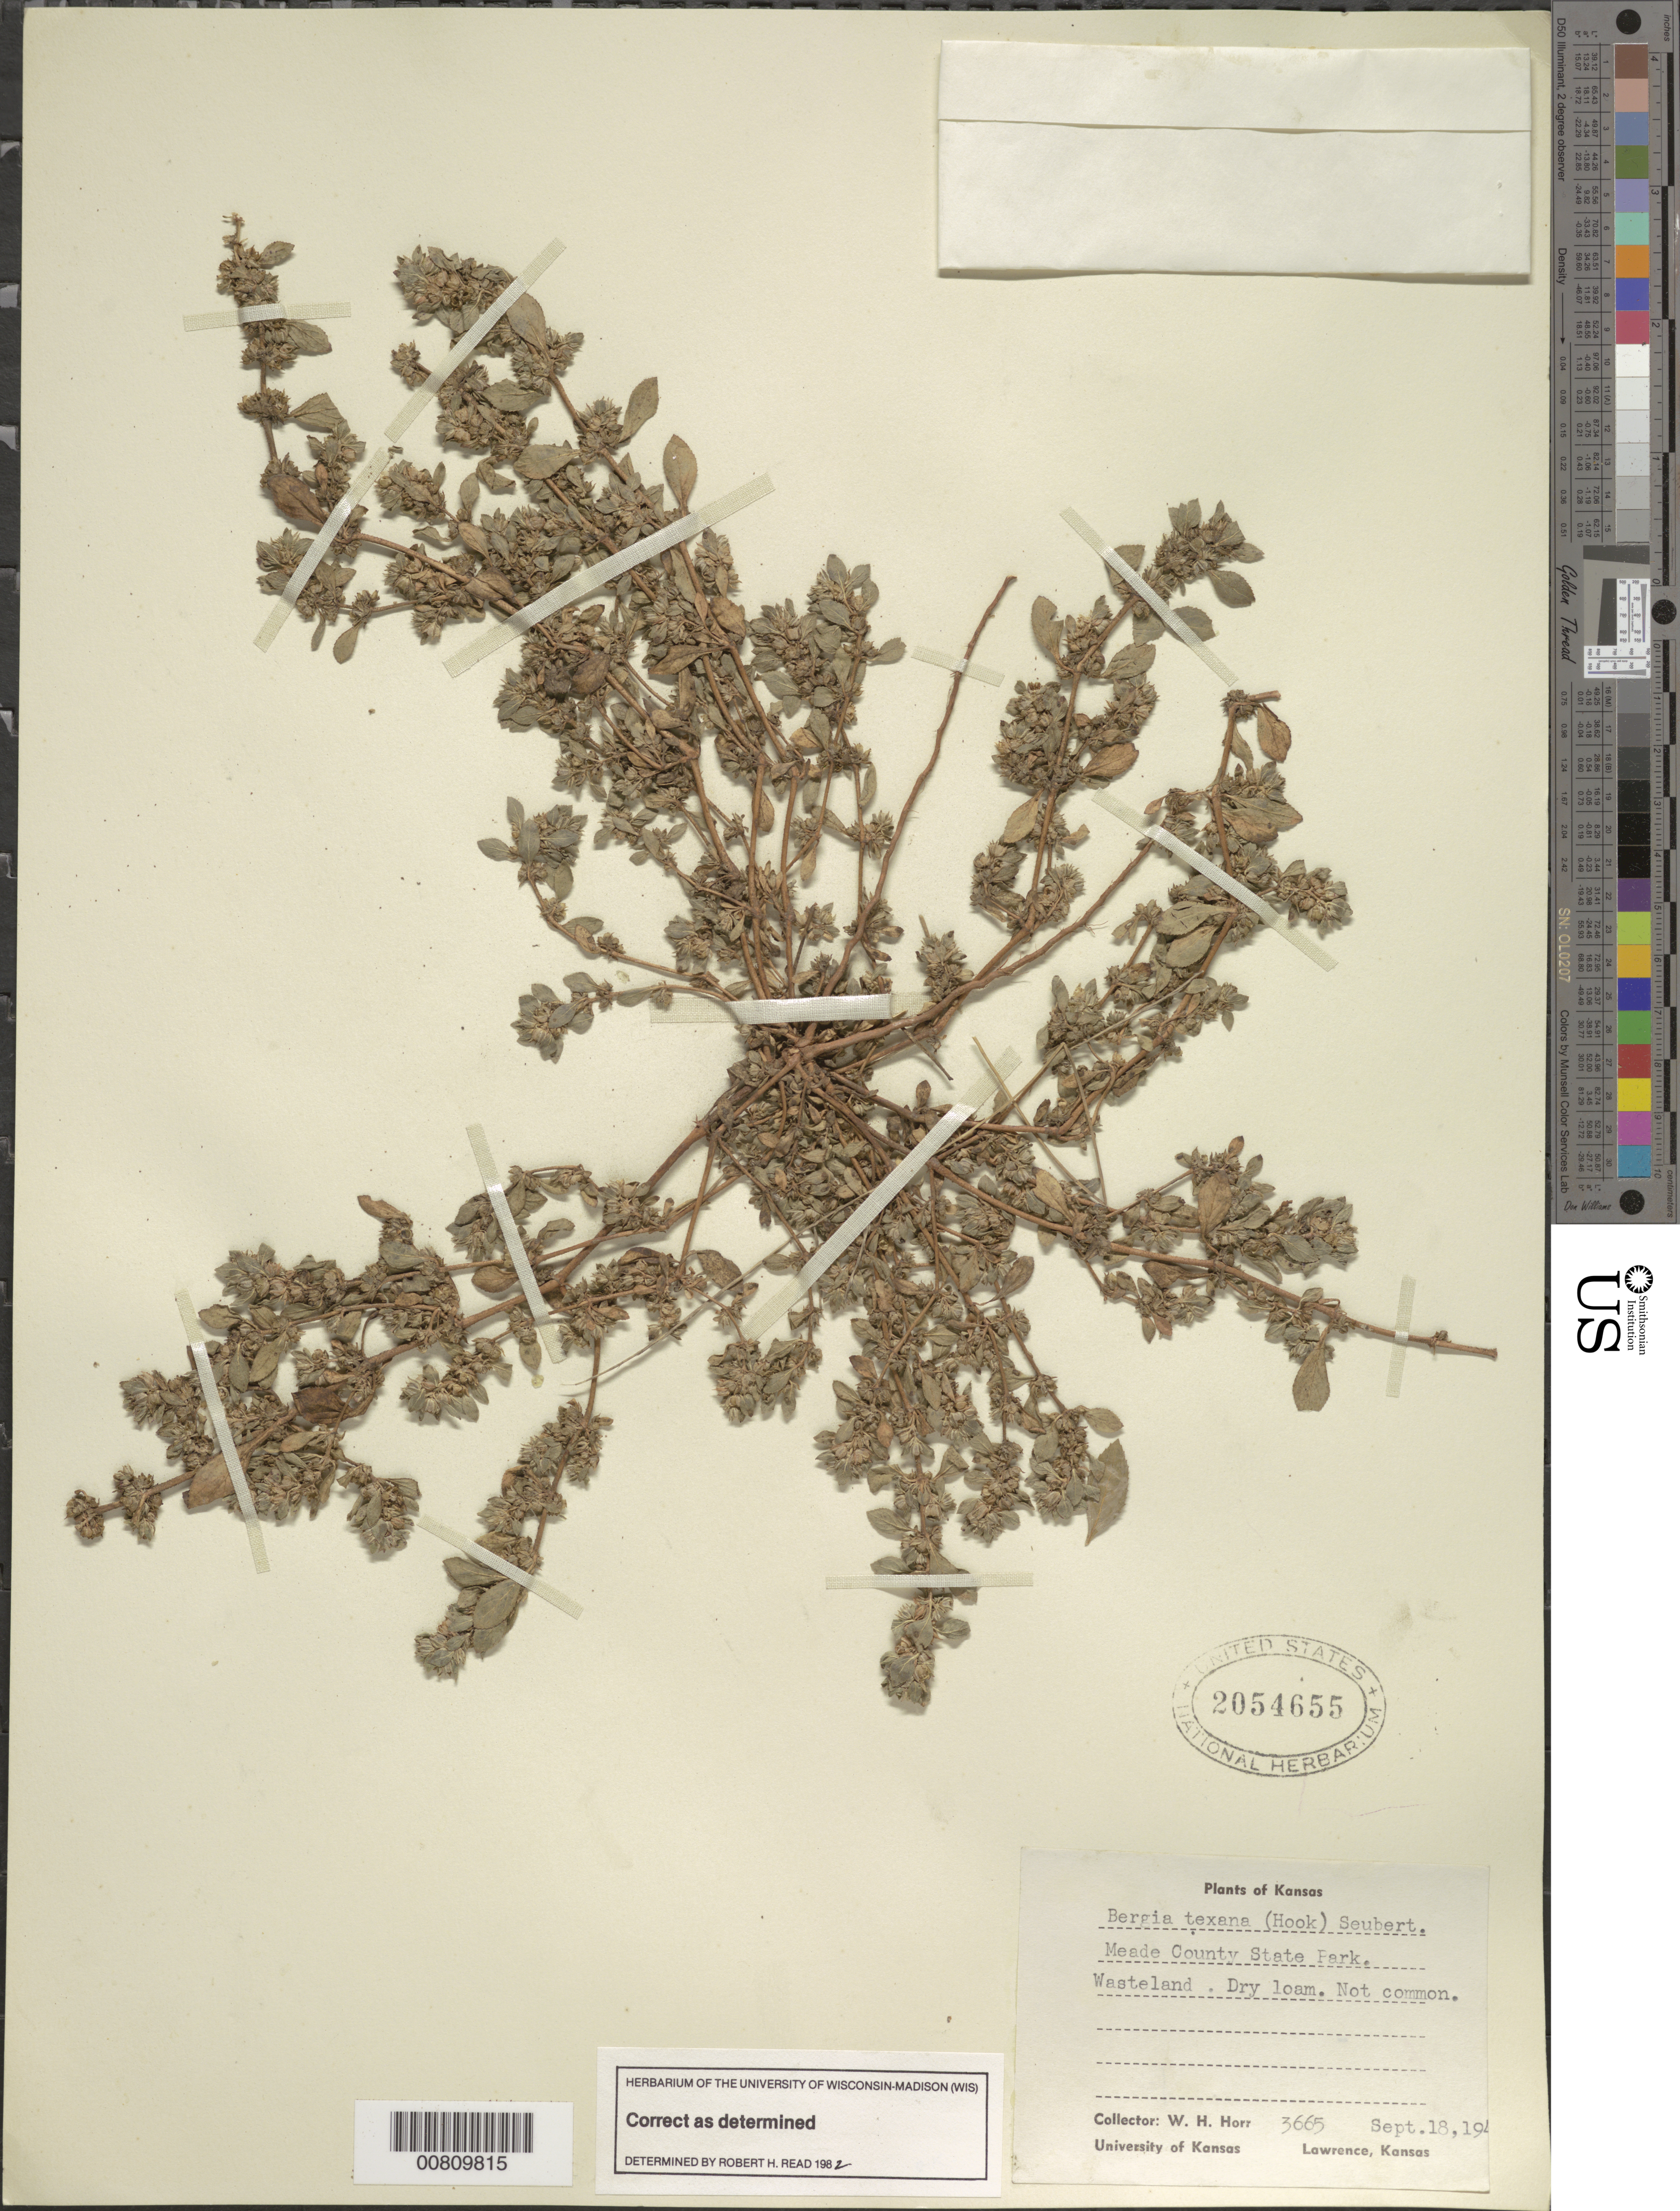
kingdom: Plantae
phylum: Tracheophyta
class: Magnoliopsida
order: Malpighiales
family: Elatinaceae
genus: Bergia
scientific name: Bergia texana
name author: (Hook.) Seub.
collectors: W. H. Horr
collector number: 3665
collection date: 1946-09-18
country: United States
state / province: Kansas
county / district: Meade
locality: Meade County State Park.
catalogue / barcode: US 2054655